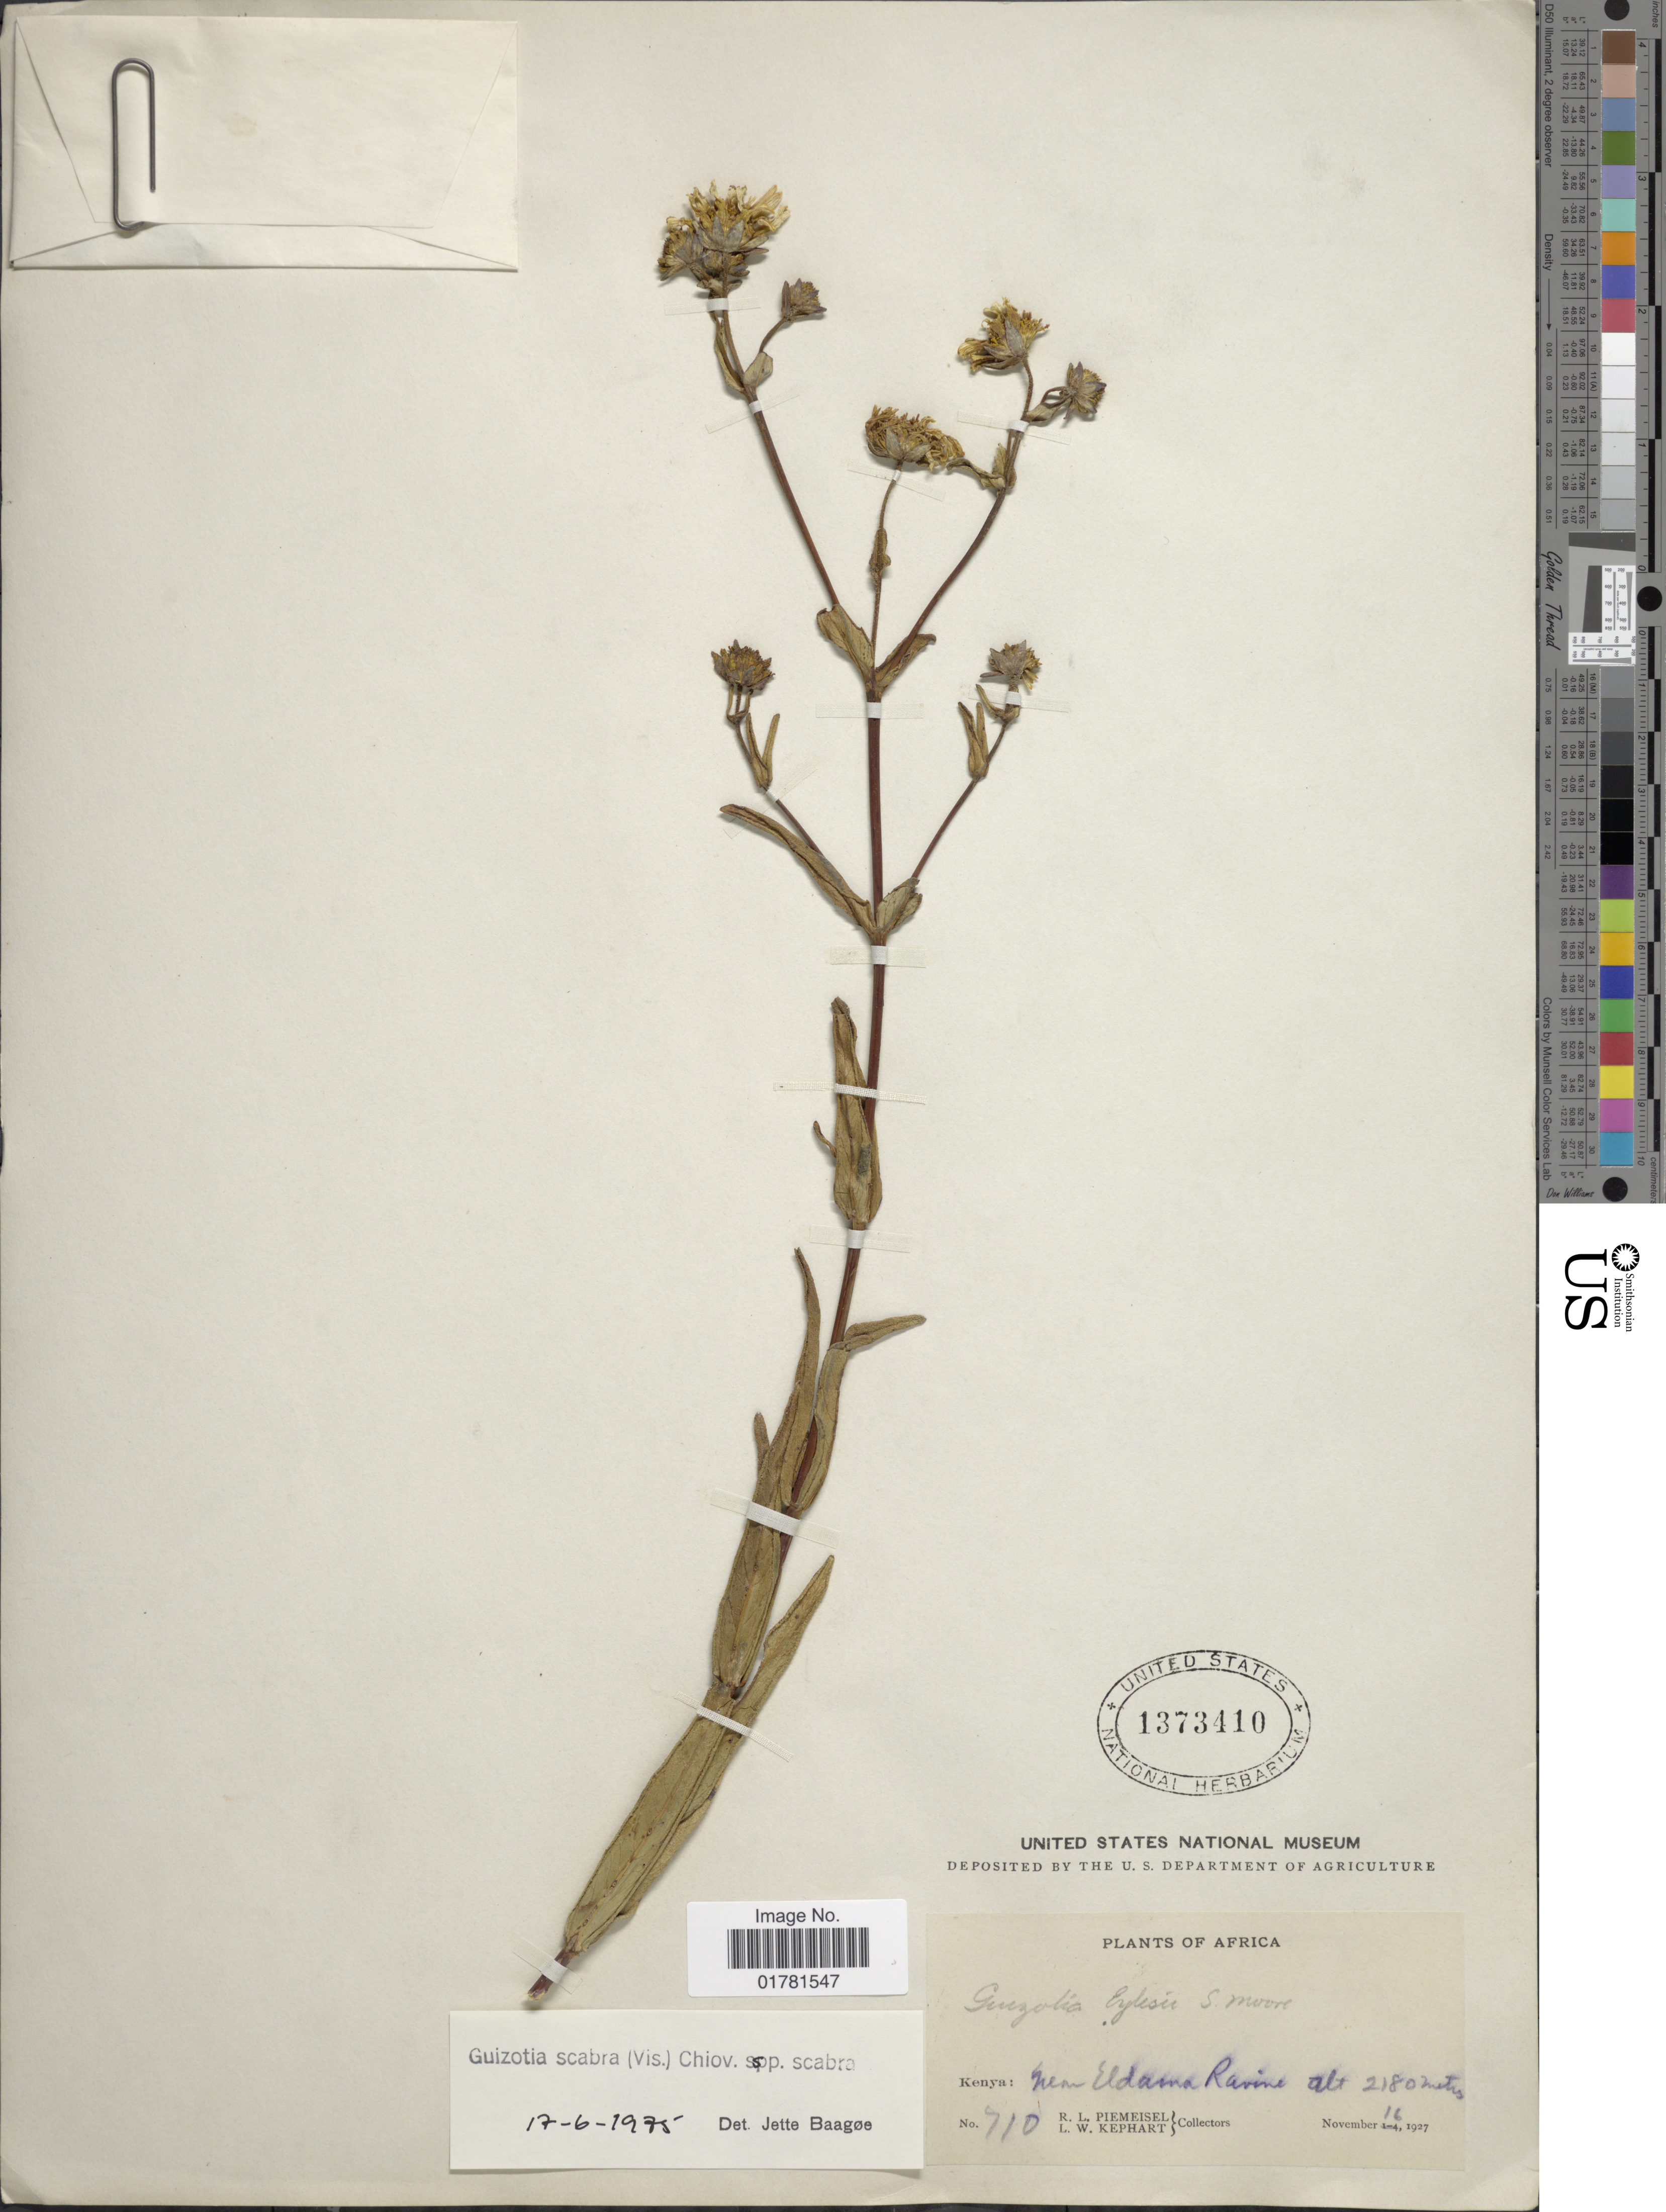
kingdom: Plantae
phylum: Tracheophyta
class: Magnoliopsida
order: Asterales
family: Asteraceae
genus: Guizotia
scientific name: Guizotia scabra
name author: Chiov.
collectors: R. L. Piemeisel & L. W. Kephart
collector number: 710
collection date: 1927-11-16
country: Kenya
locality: Africa, Near Eldama Ravine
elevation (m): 2180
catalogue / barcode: US 1373410